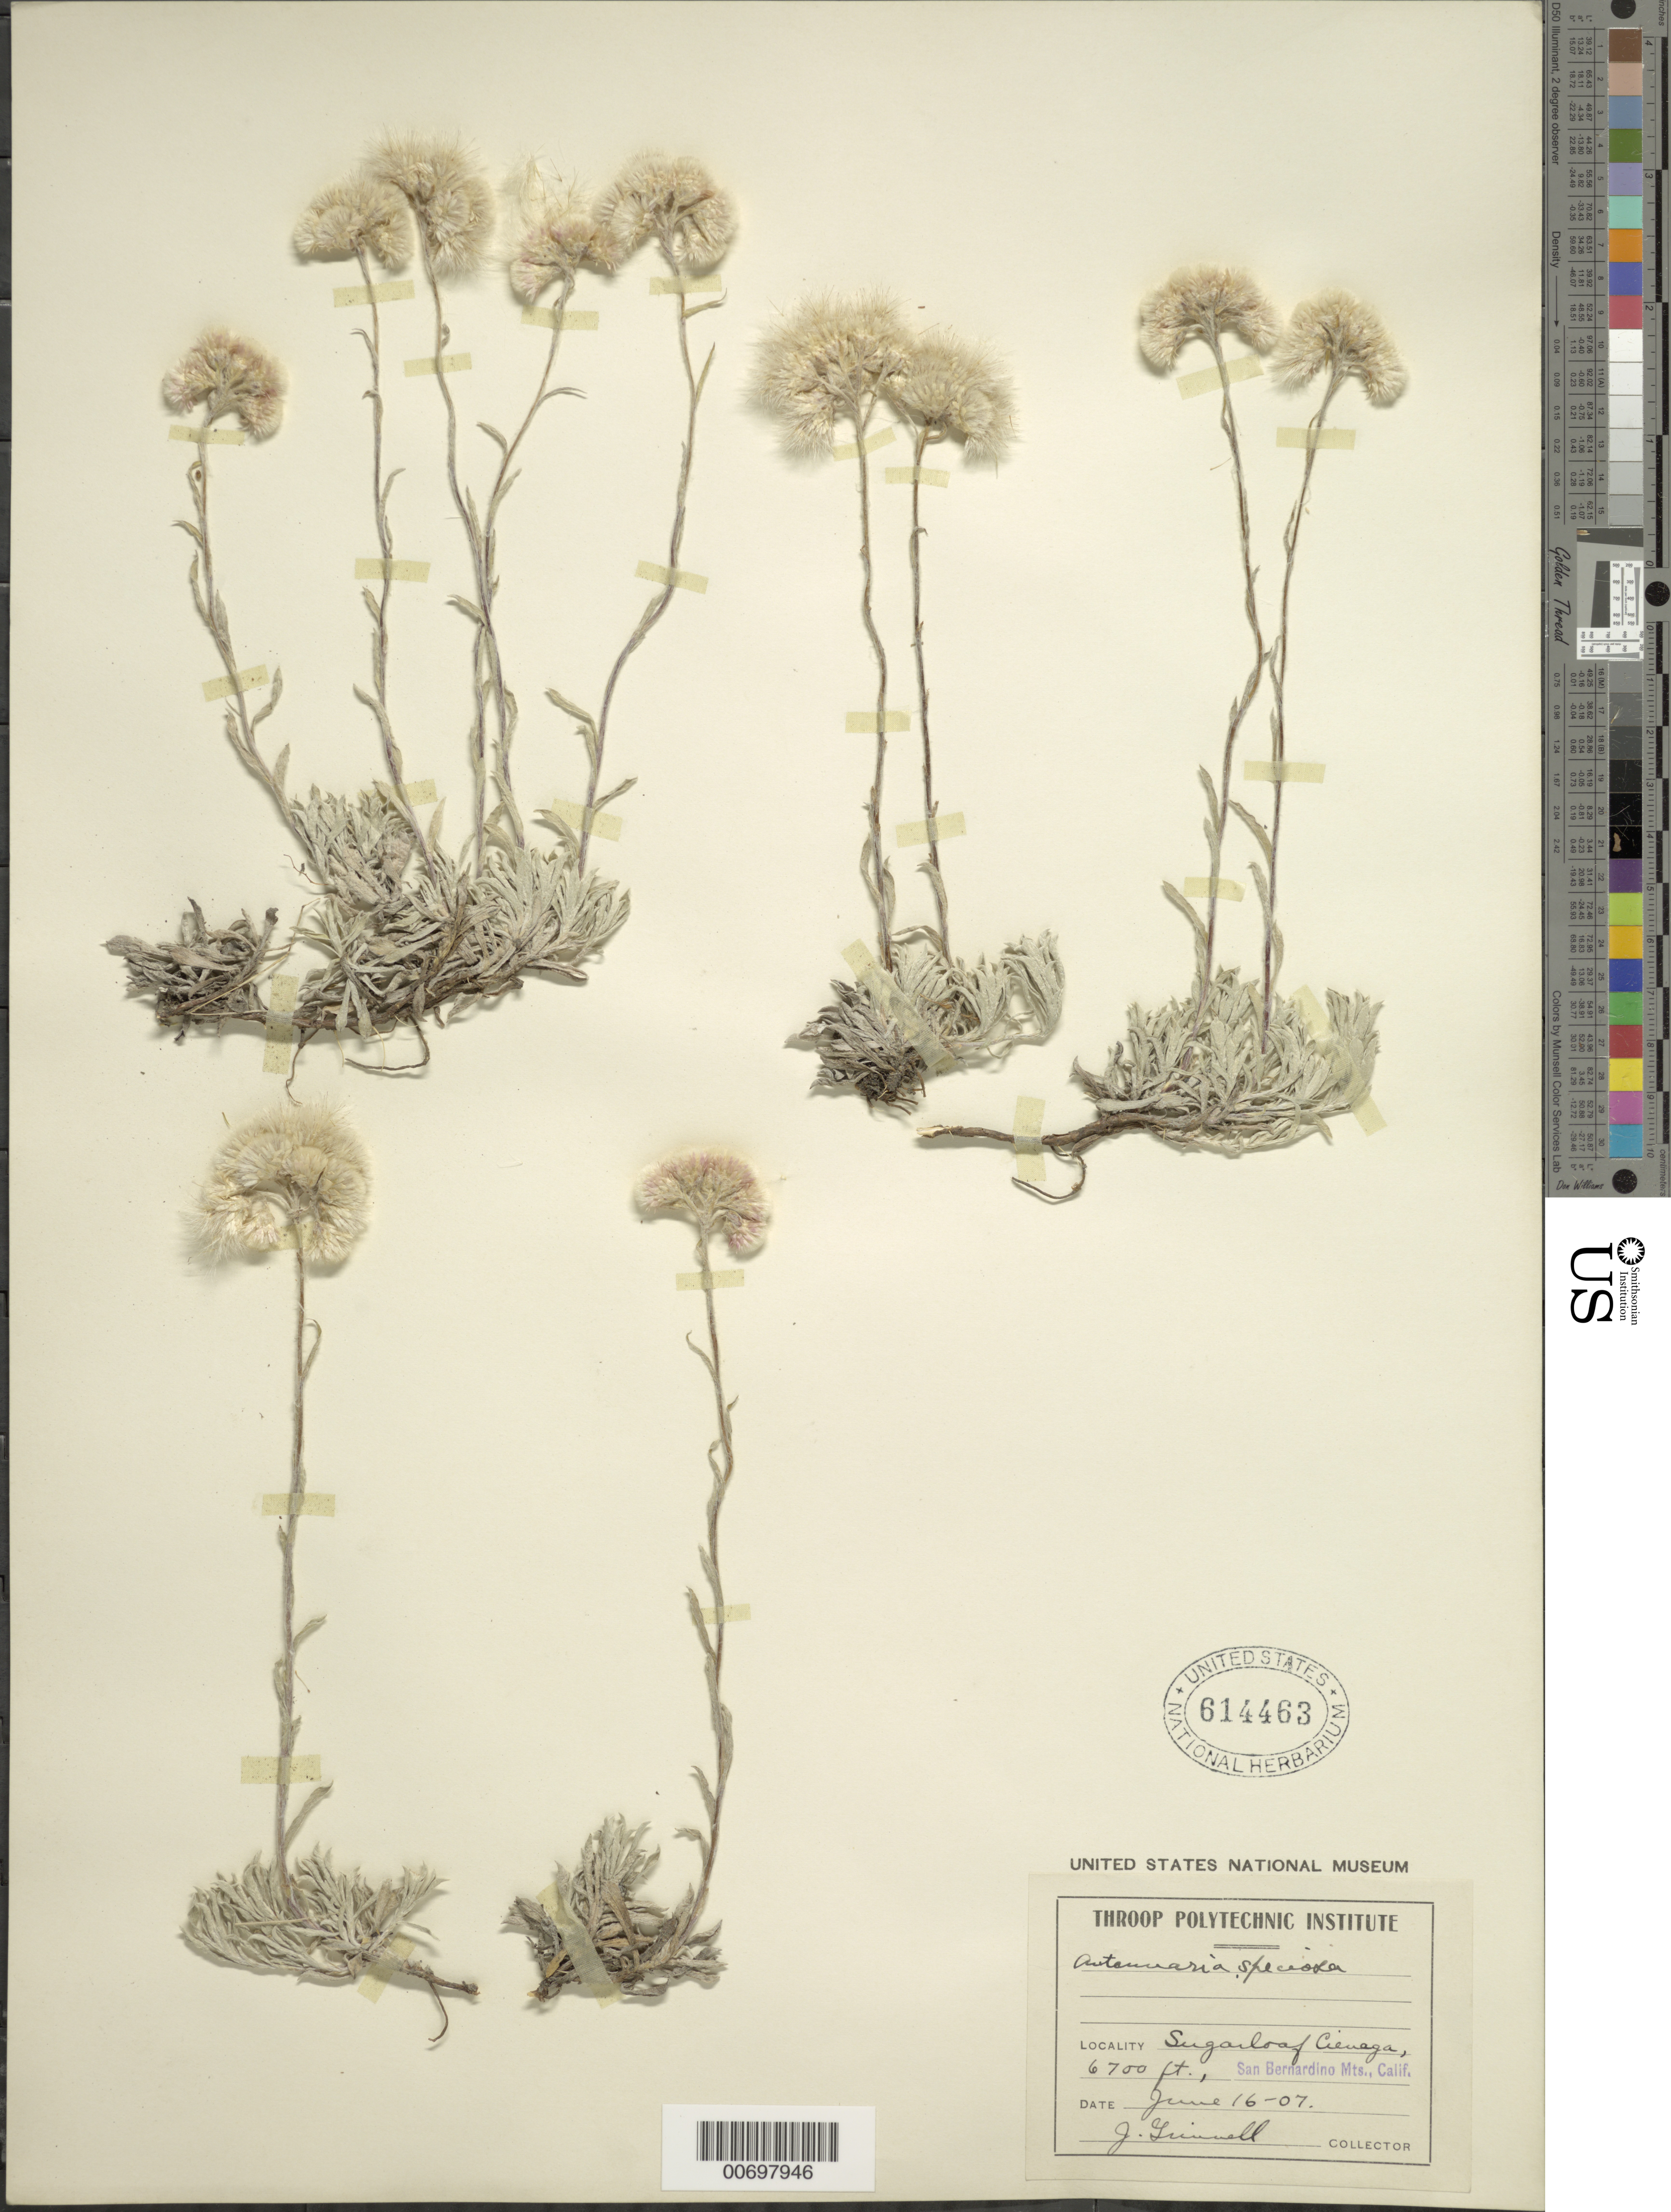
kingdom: Plantae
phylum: Tracheophyta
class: Magnoliopsida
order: Asterales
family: Asteraceae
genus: Antennaria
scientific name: Antennaria speciosa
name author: E.E. Nelson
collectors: J. Grinnell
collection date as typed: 16 Jun 1907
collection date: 1907-06-16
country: United States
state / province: California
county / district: San Bernardino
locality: Sugarloaf Cienaga, San Bernardino Mts.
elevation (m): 2042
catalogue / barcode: US 614463